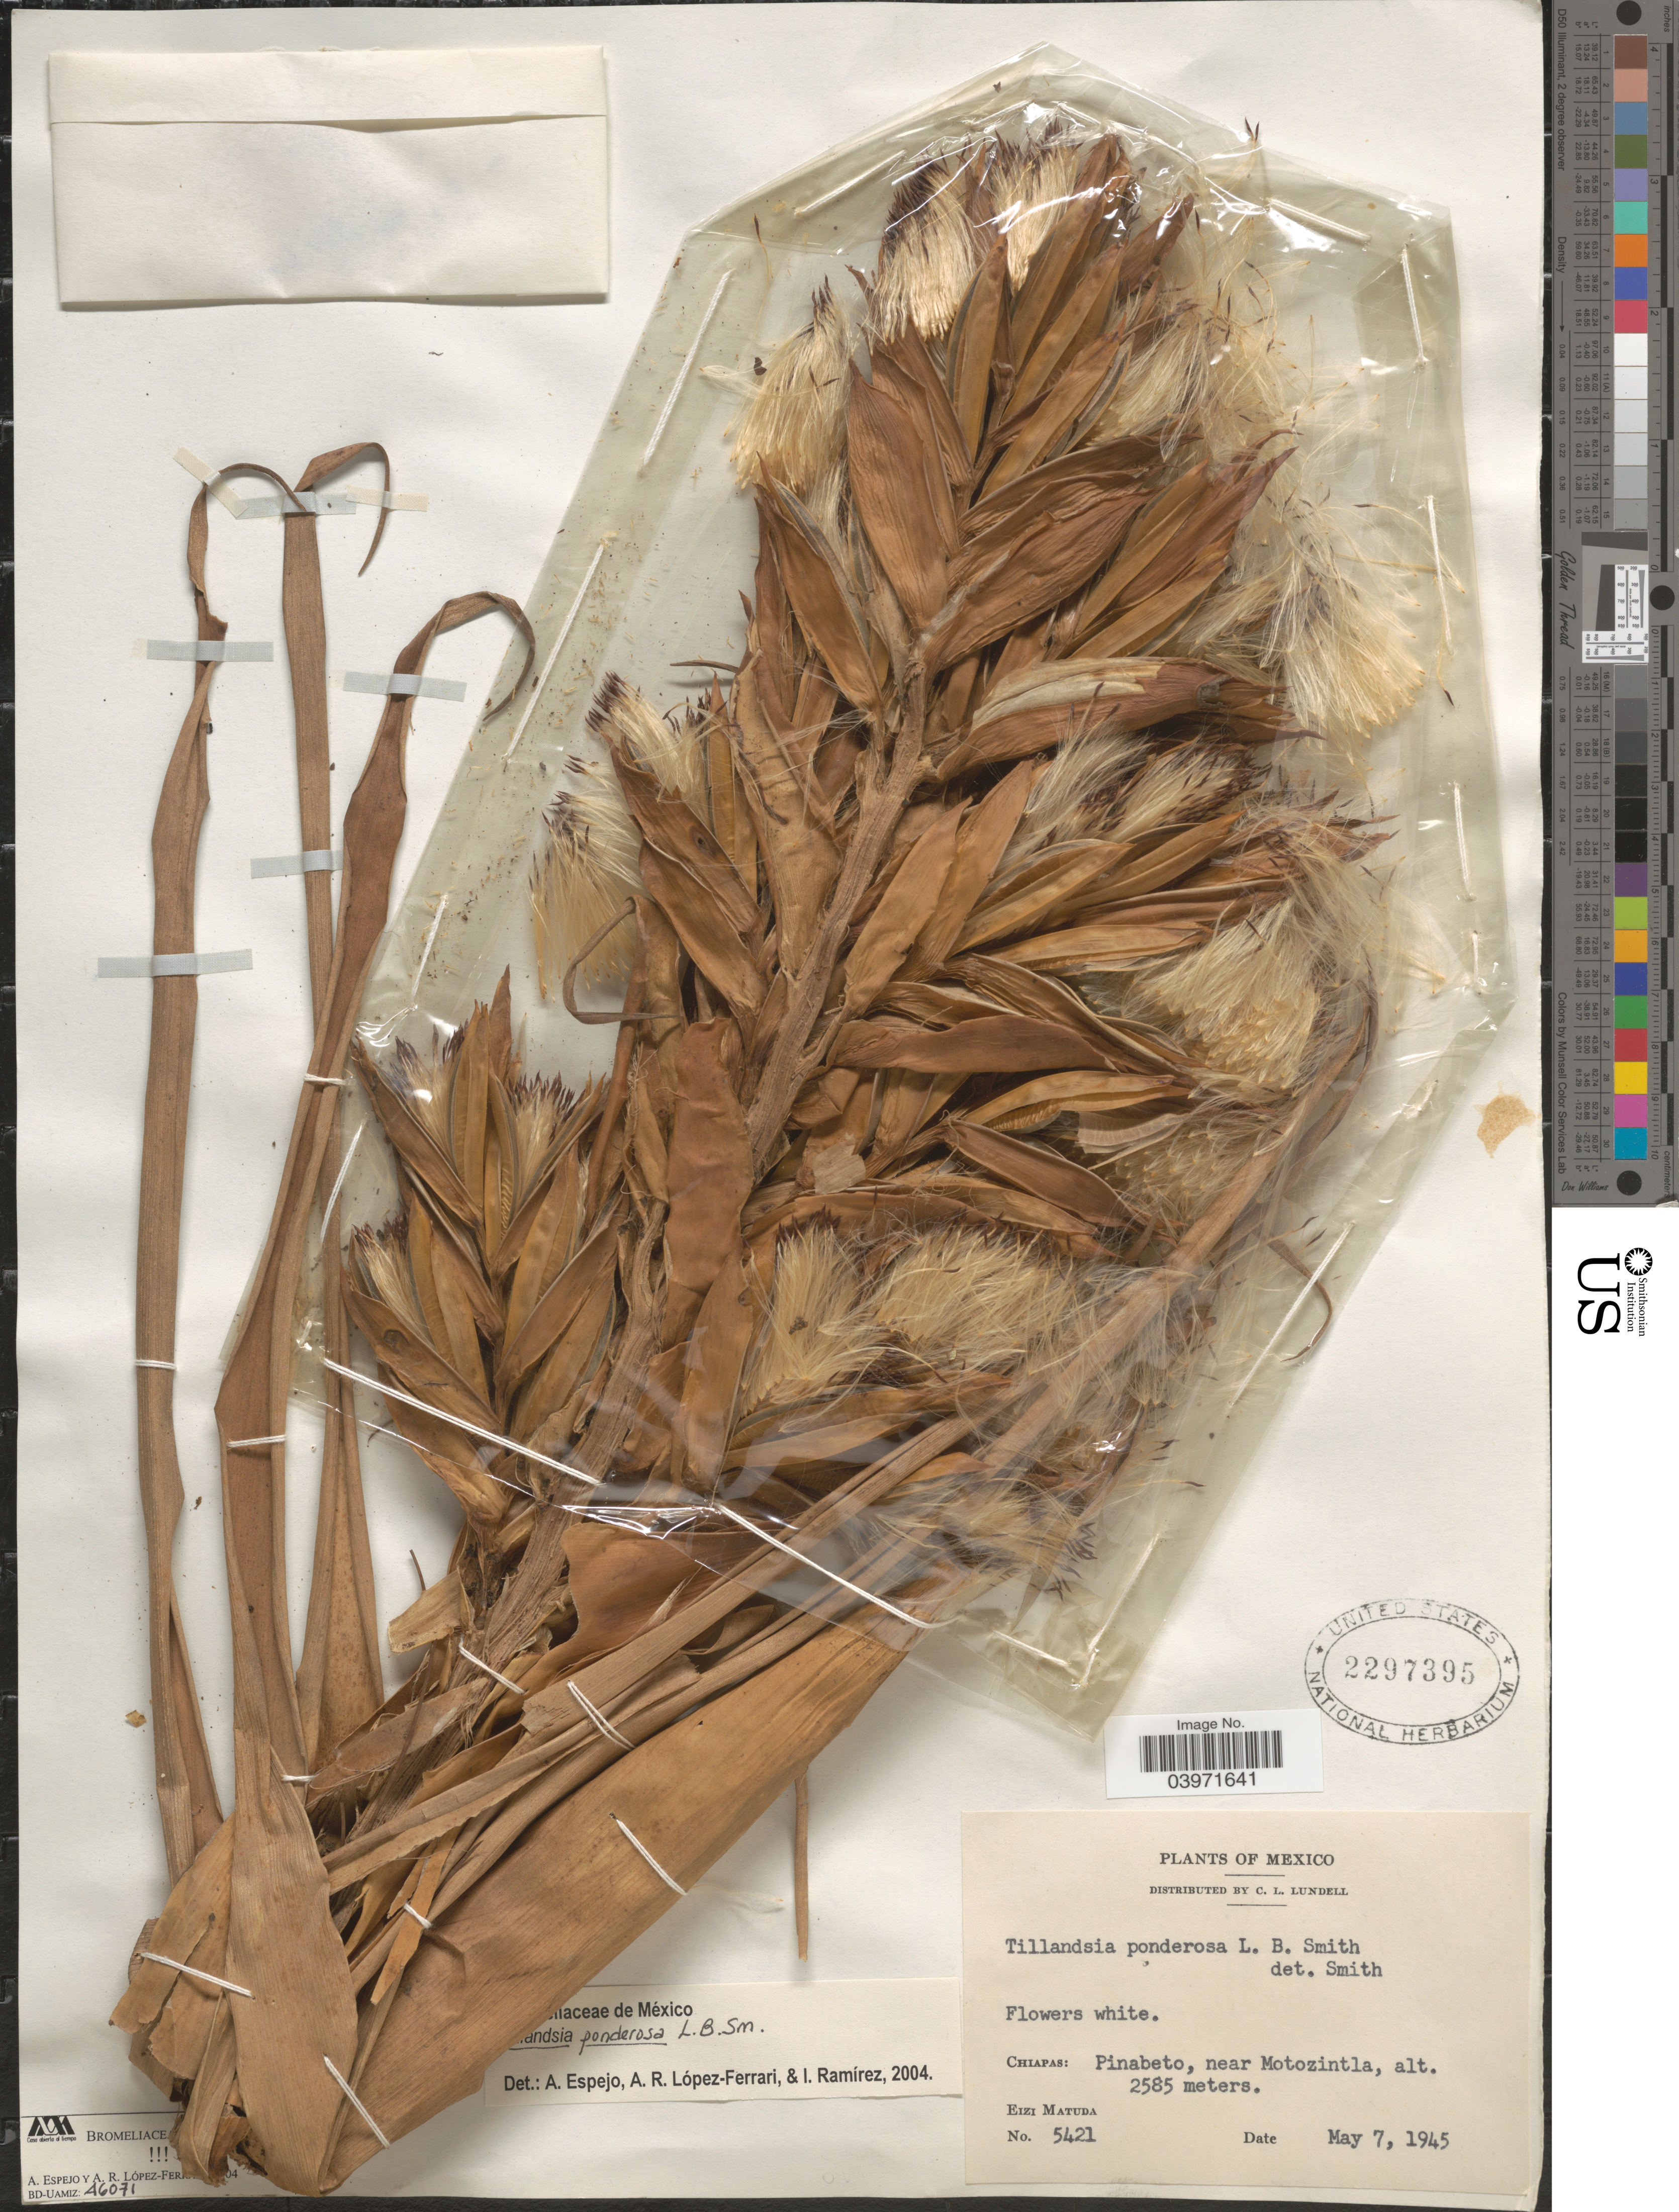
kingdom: Plantae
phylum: Tracheophyta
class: Liliopsida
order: Poales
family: Bromeliaceae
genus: Tillandsia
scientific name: Tillandsia ponderosa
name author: L.B. Sm.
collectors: E. Matuda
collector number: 5421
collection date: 1945-05-07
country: Mexico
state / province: Chiapas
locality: Pinabeto, near Motozintla.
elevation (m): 2585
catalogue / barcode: US 2297395